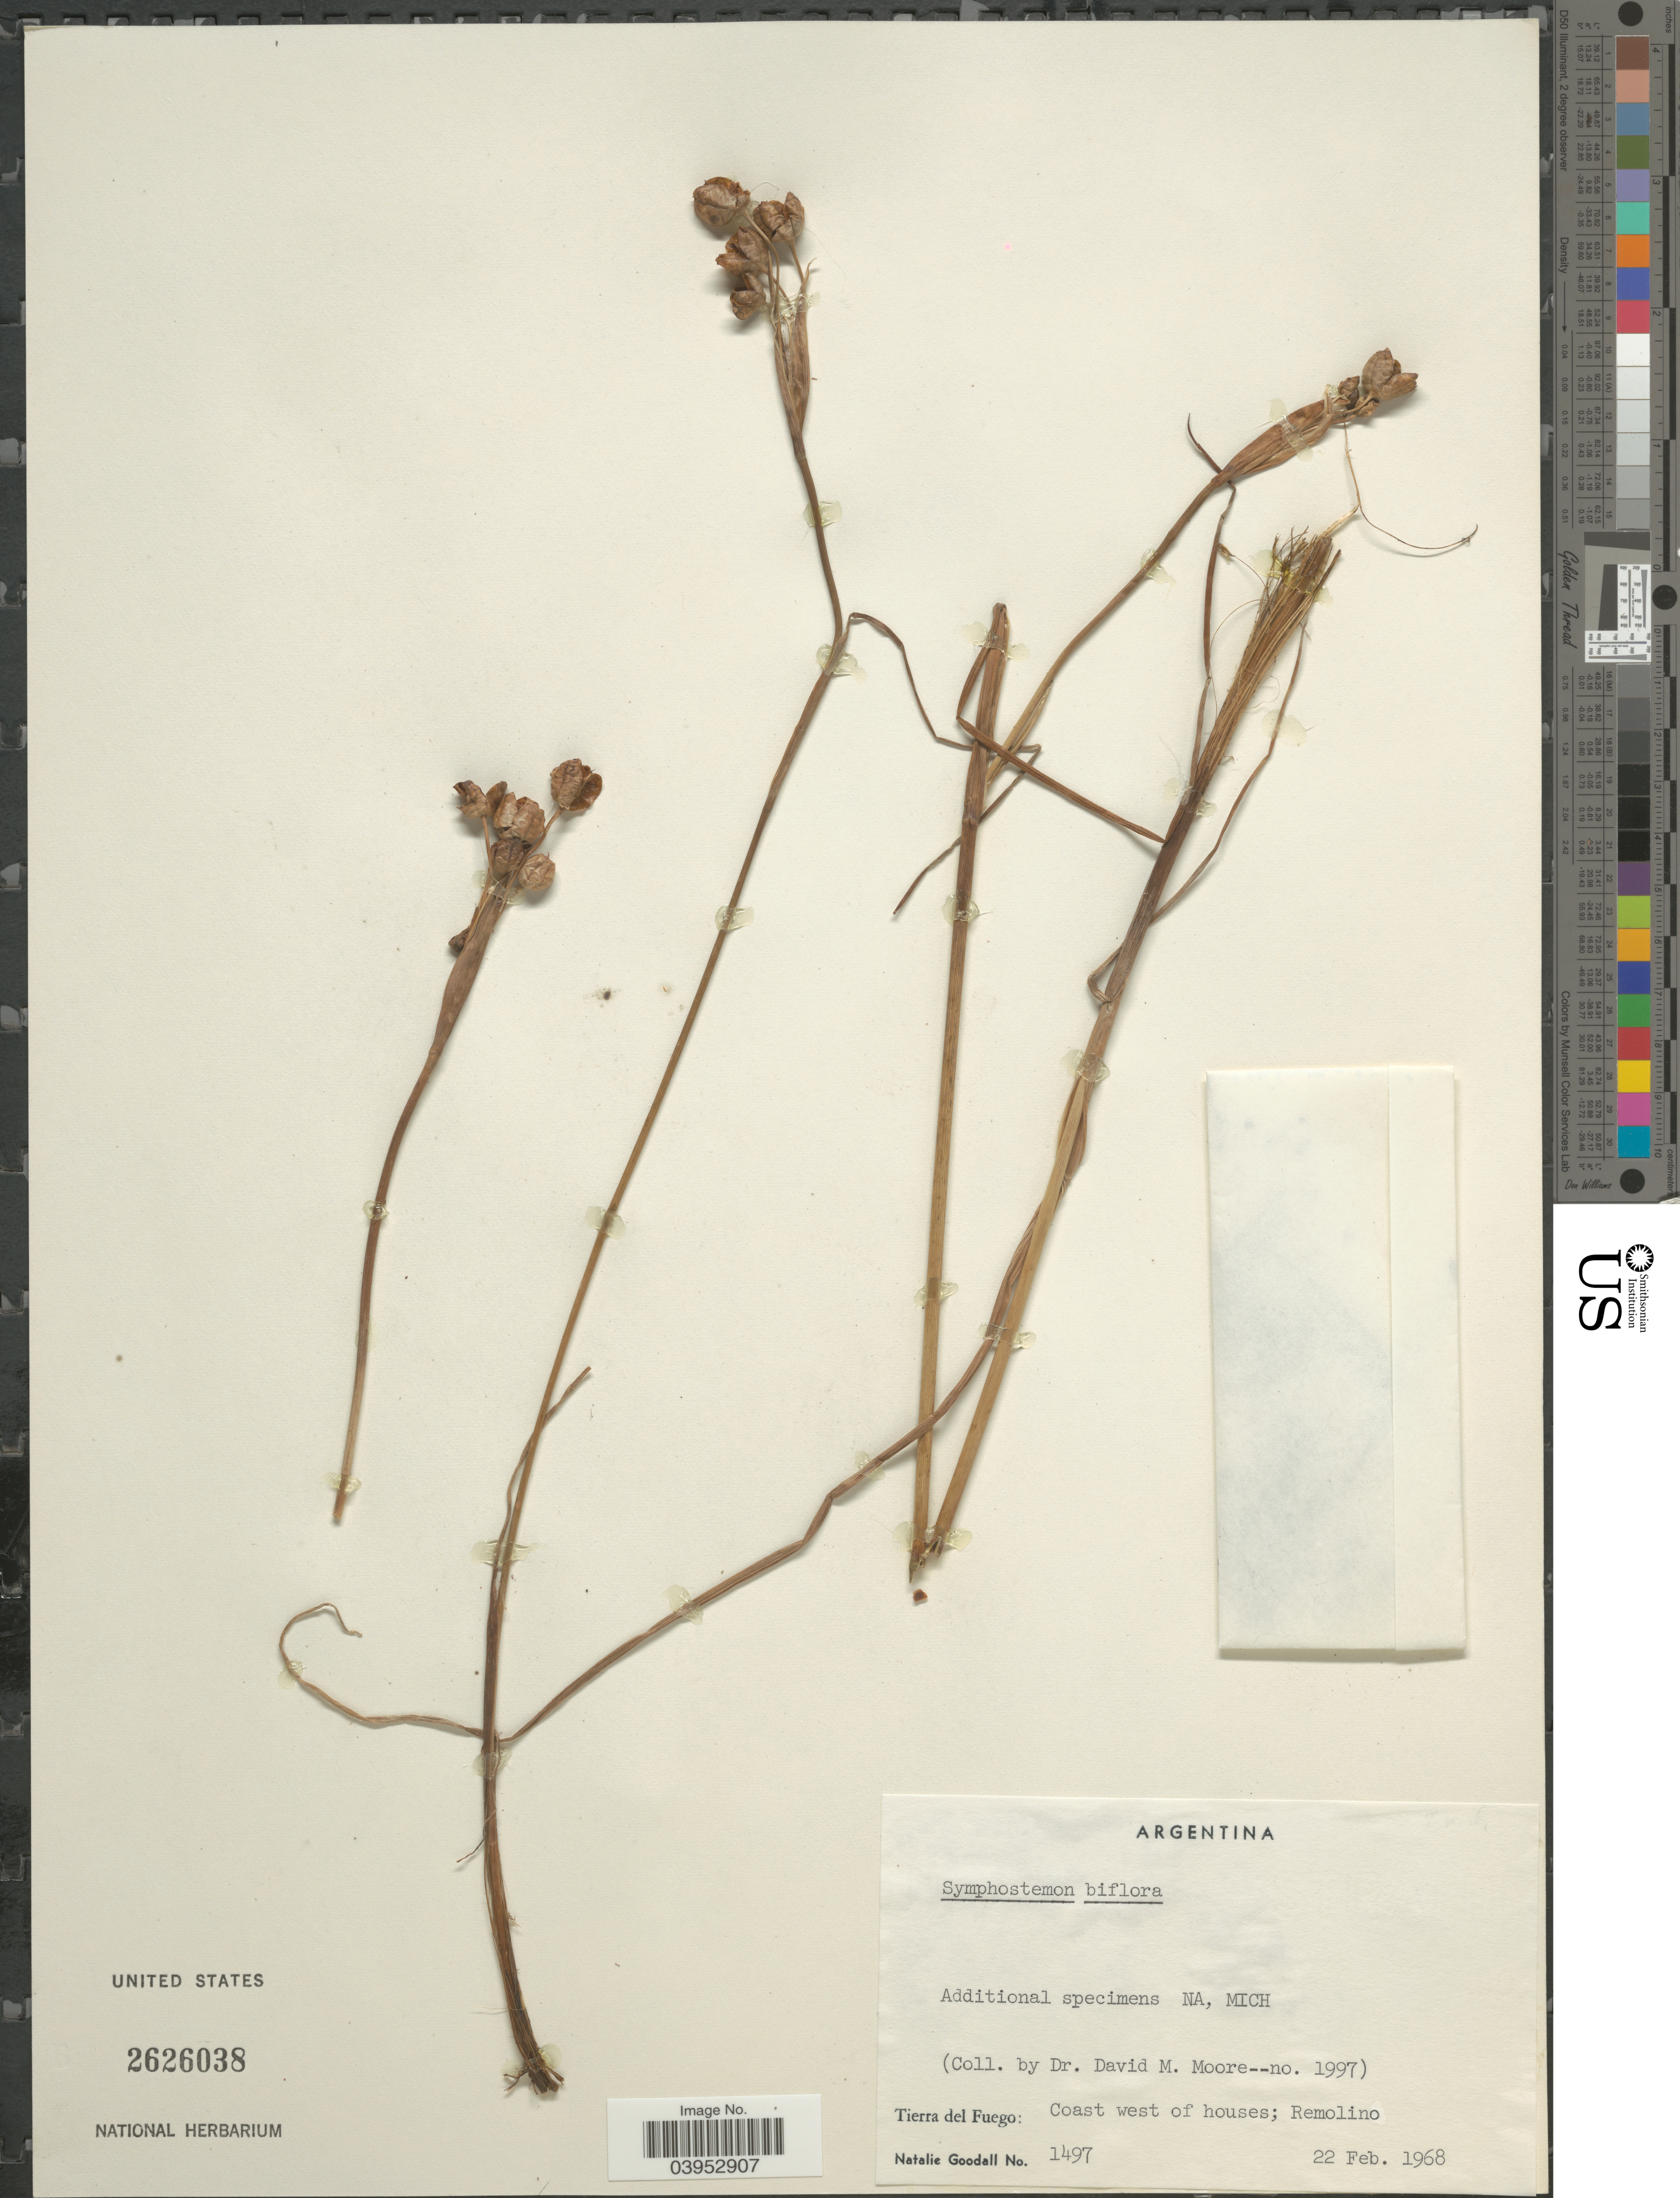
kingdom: Plantae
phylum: Tracheophyta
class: Liliopsida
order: Asparagales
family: Iridaceae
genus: Olsynium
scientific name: Olsynium biflorum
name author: (Thunb.) Goldblatt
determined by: Strong, Mark T., (BOT), Smithsonian Institution - National Museum of Natural History (UNITED STATES)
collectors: D. Moore & N. Goodall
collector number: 1997/1497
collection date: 1968-02-22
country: Argentina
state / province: Tierra del Fuego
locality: Coast west of houses; Remolino.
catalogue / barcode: US 2626038